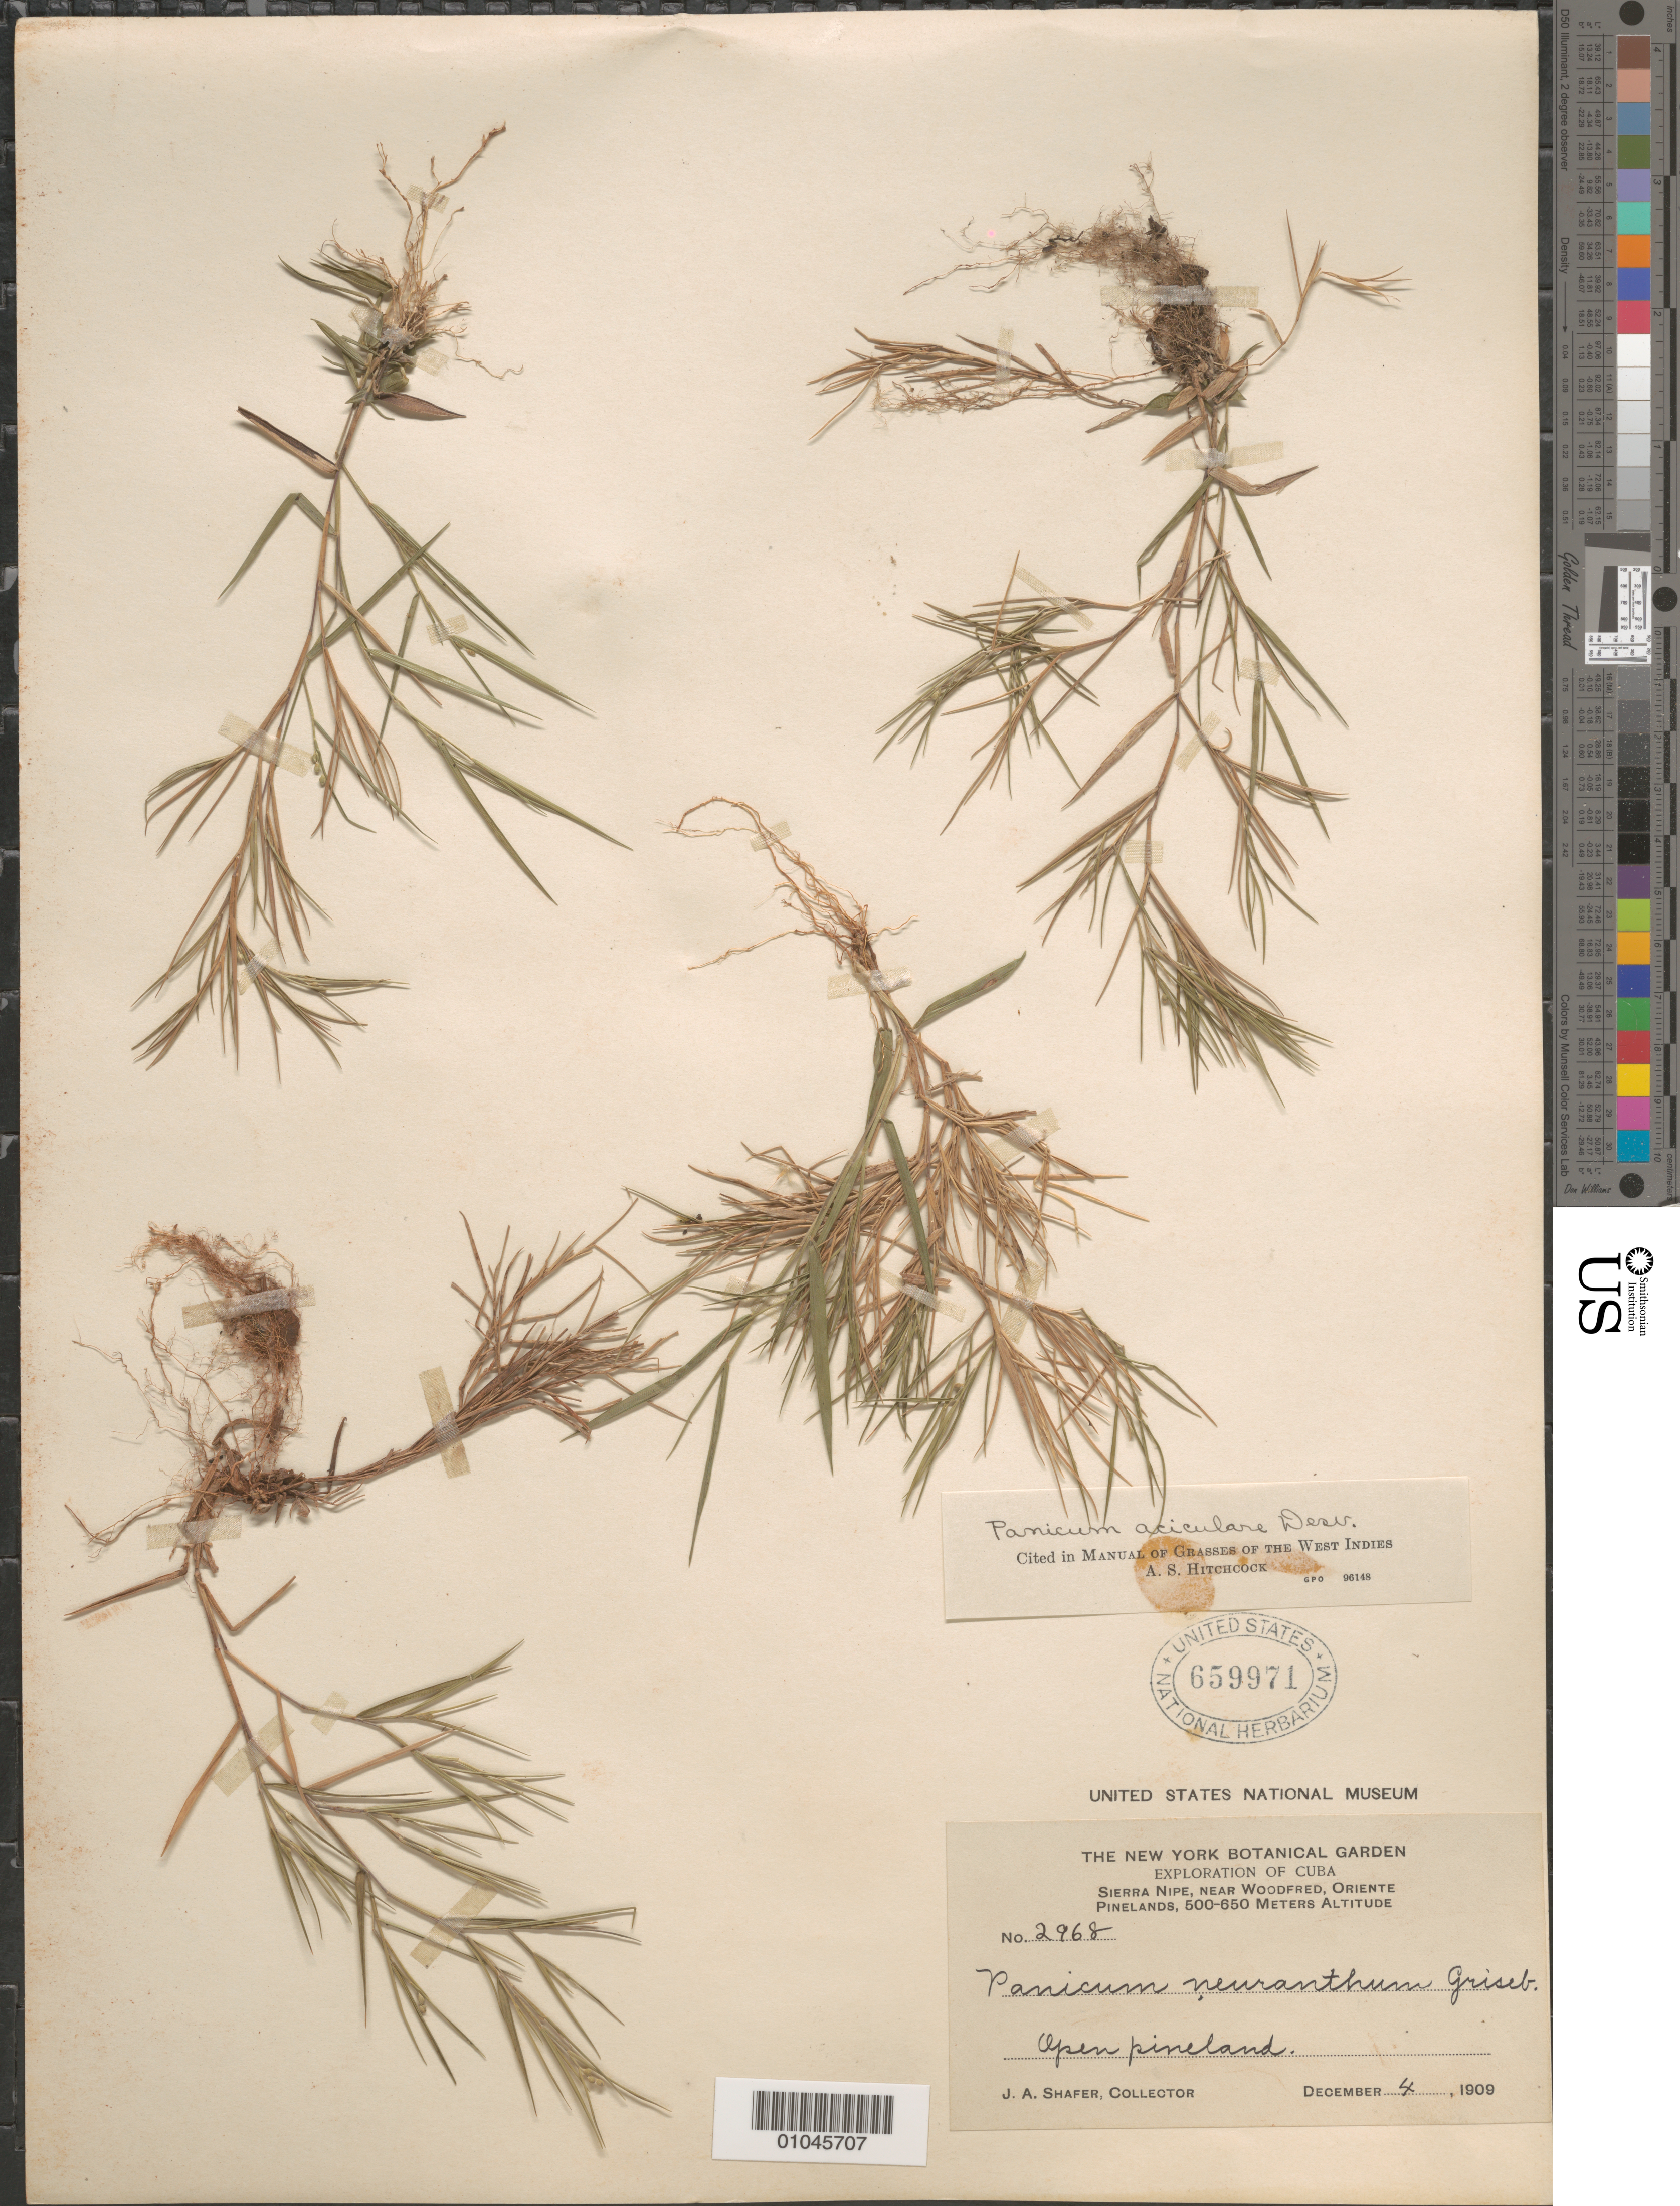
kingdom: Plantae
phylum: Tracheophyta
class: Liliopsida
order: Poales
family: Poaceae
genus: Panicum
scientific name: Panicum aciculare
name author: Desv. ex Poir.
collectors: J. A. Shafer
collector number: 2968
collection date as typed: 04 Dec 1909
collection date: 1909-12-04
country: Cuba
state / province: Holguín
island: Cuba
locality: Open pineland Sierra Nipe, near Woodfred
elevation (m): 500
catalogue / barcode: US 659971